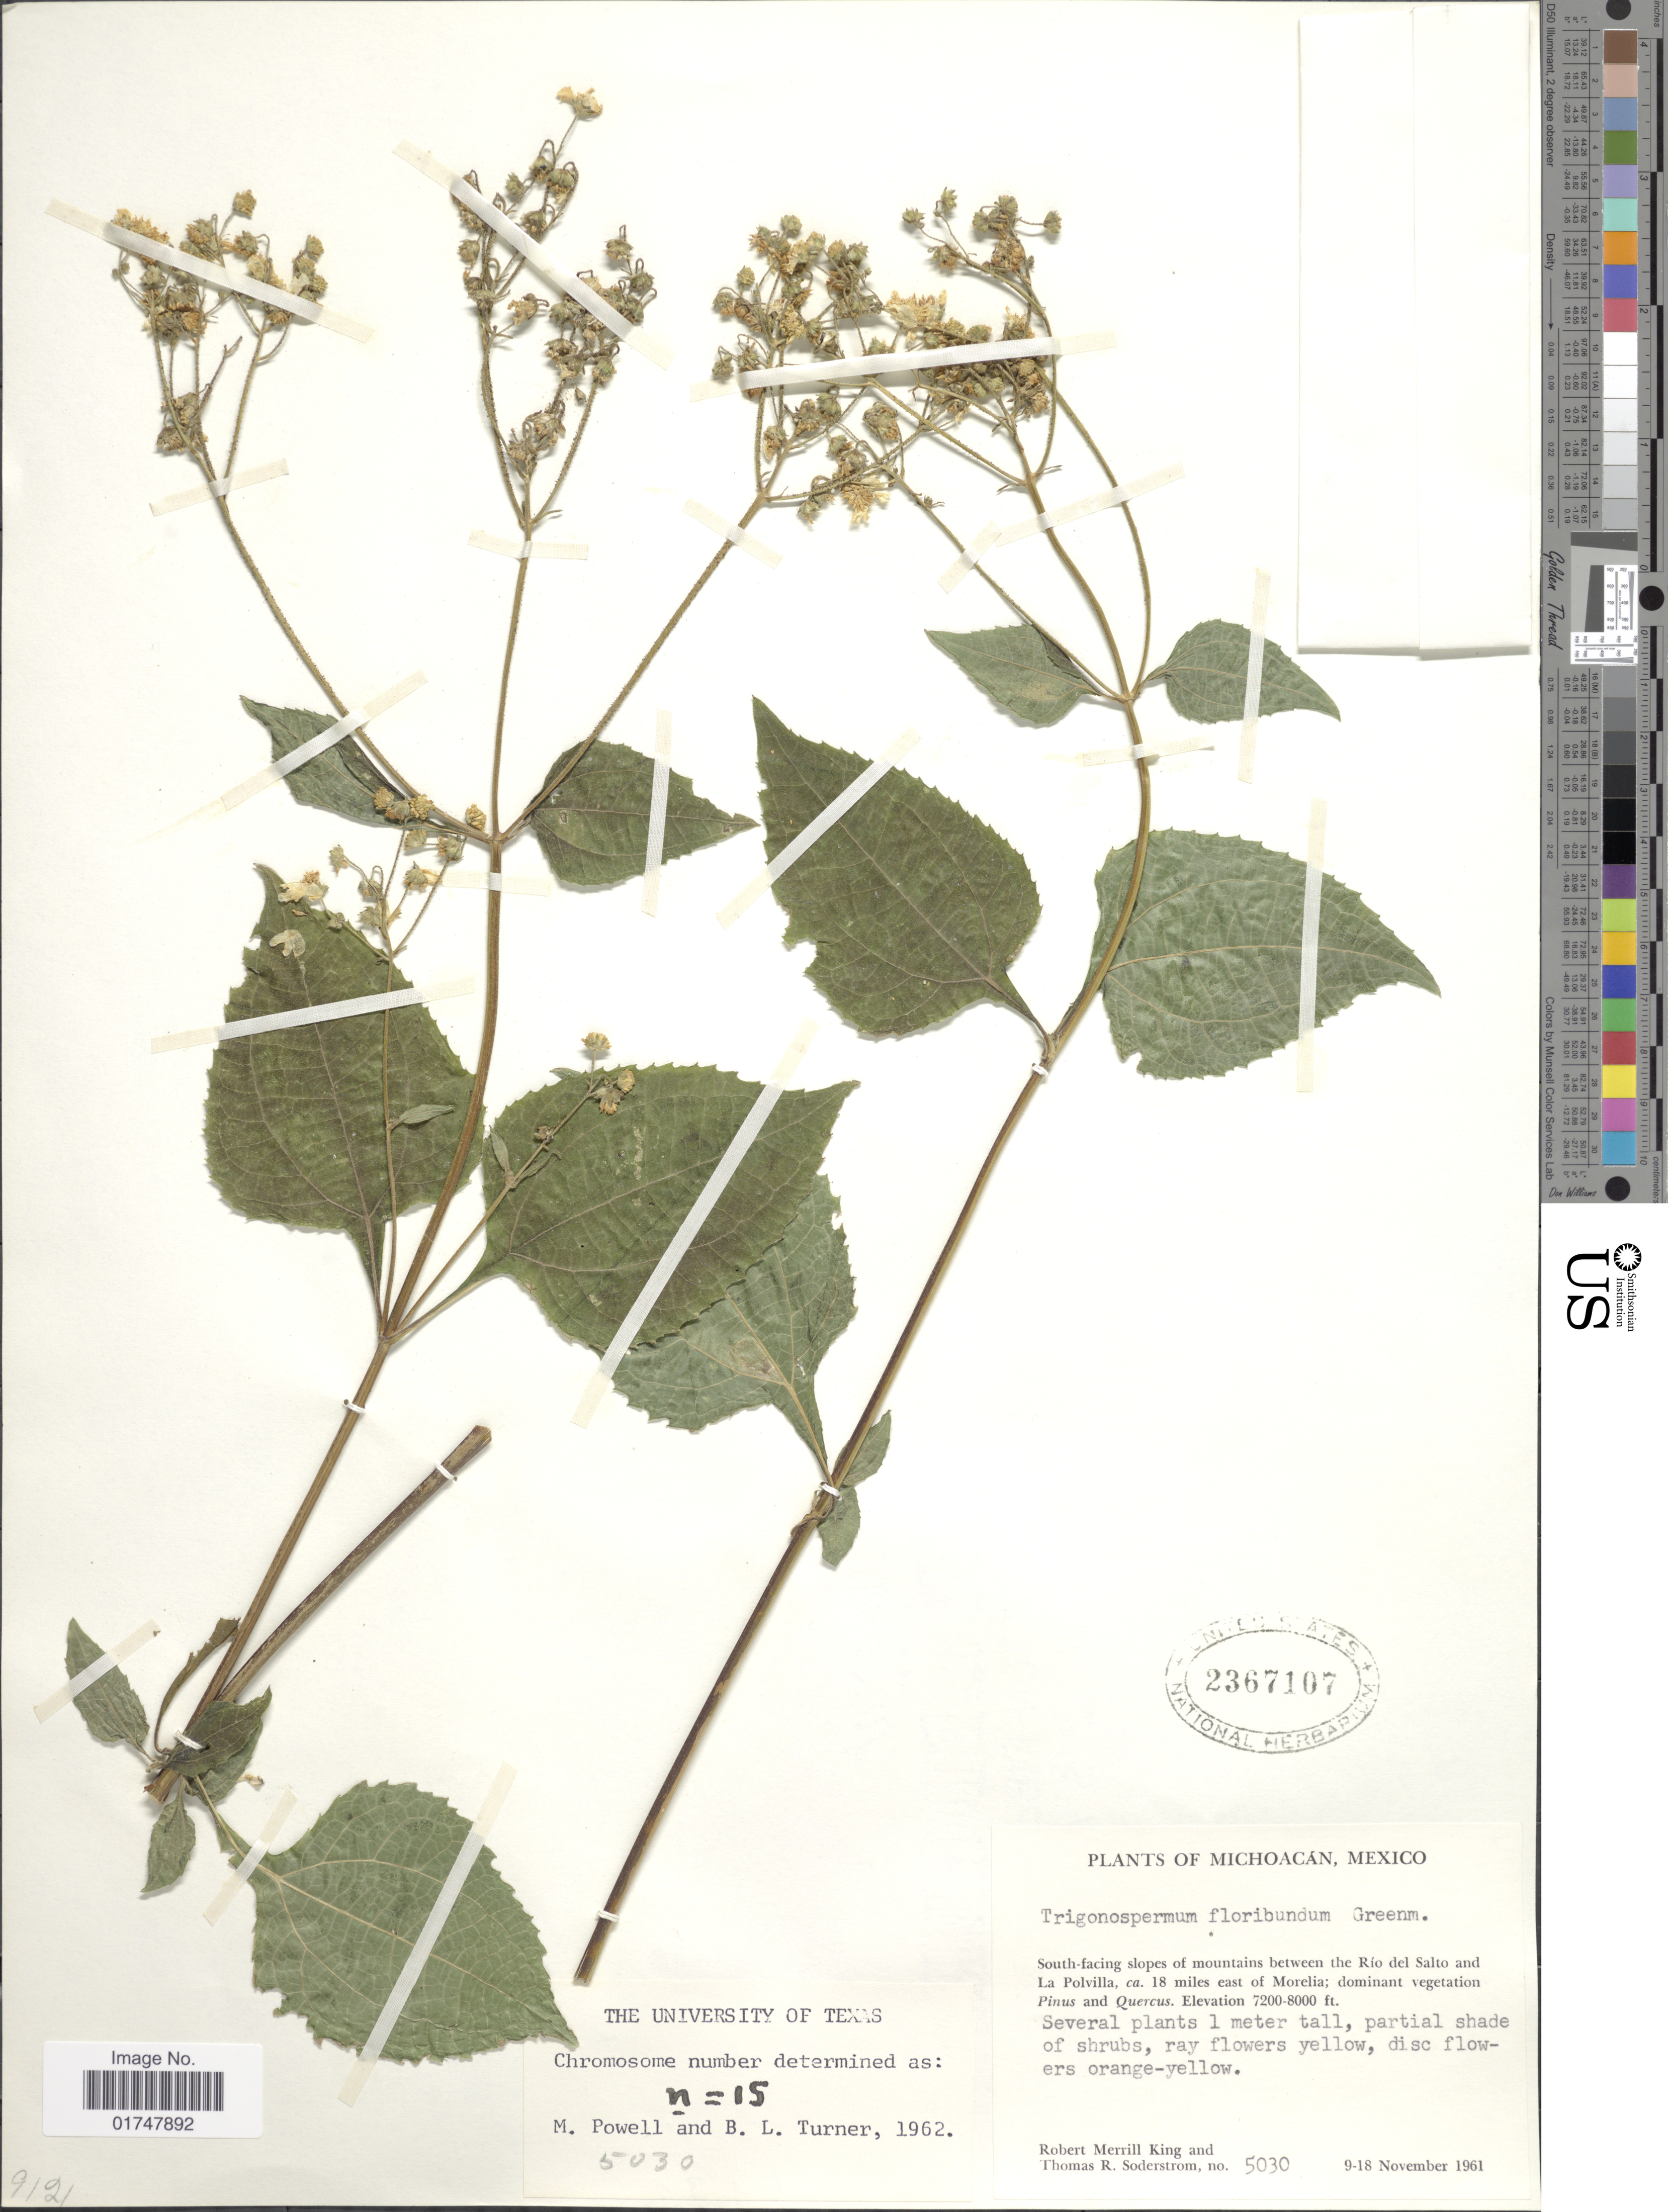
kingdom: Plantae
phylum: Tracheophyta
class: Magnoliopsida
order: Asterales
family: Asteraceae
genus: Trigonospermum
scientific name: Trigonospermum floribundum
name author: Greenm.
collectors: R. M. King & T. R. Soderstrom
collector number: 5030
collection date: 1961-11-09/1961-11-18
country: Mexico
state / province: Michoacán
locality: South-facing slopes of mountains between the Rio del Salto and La Polvilla, ca. 18 miles east of Morelia; dominant vegetation Pinus and Quercus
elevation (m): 2195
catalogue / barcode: US 2367107